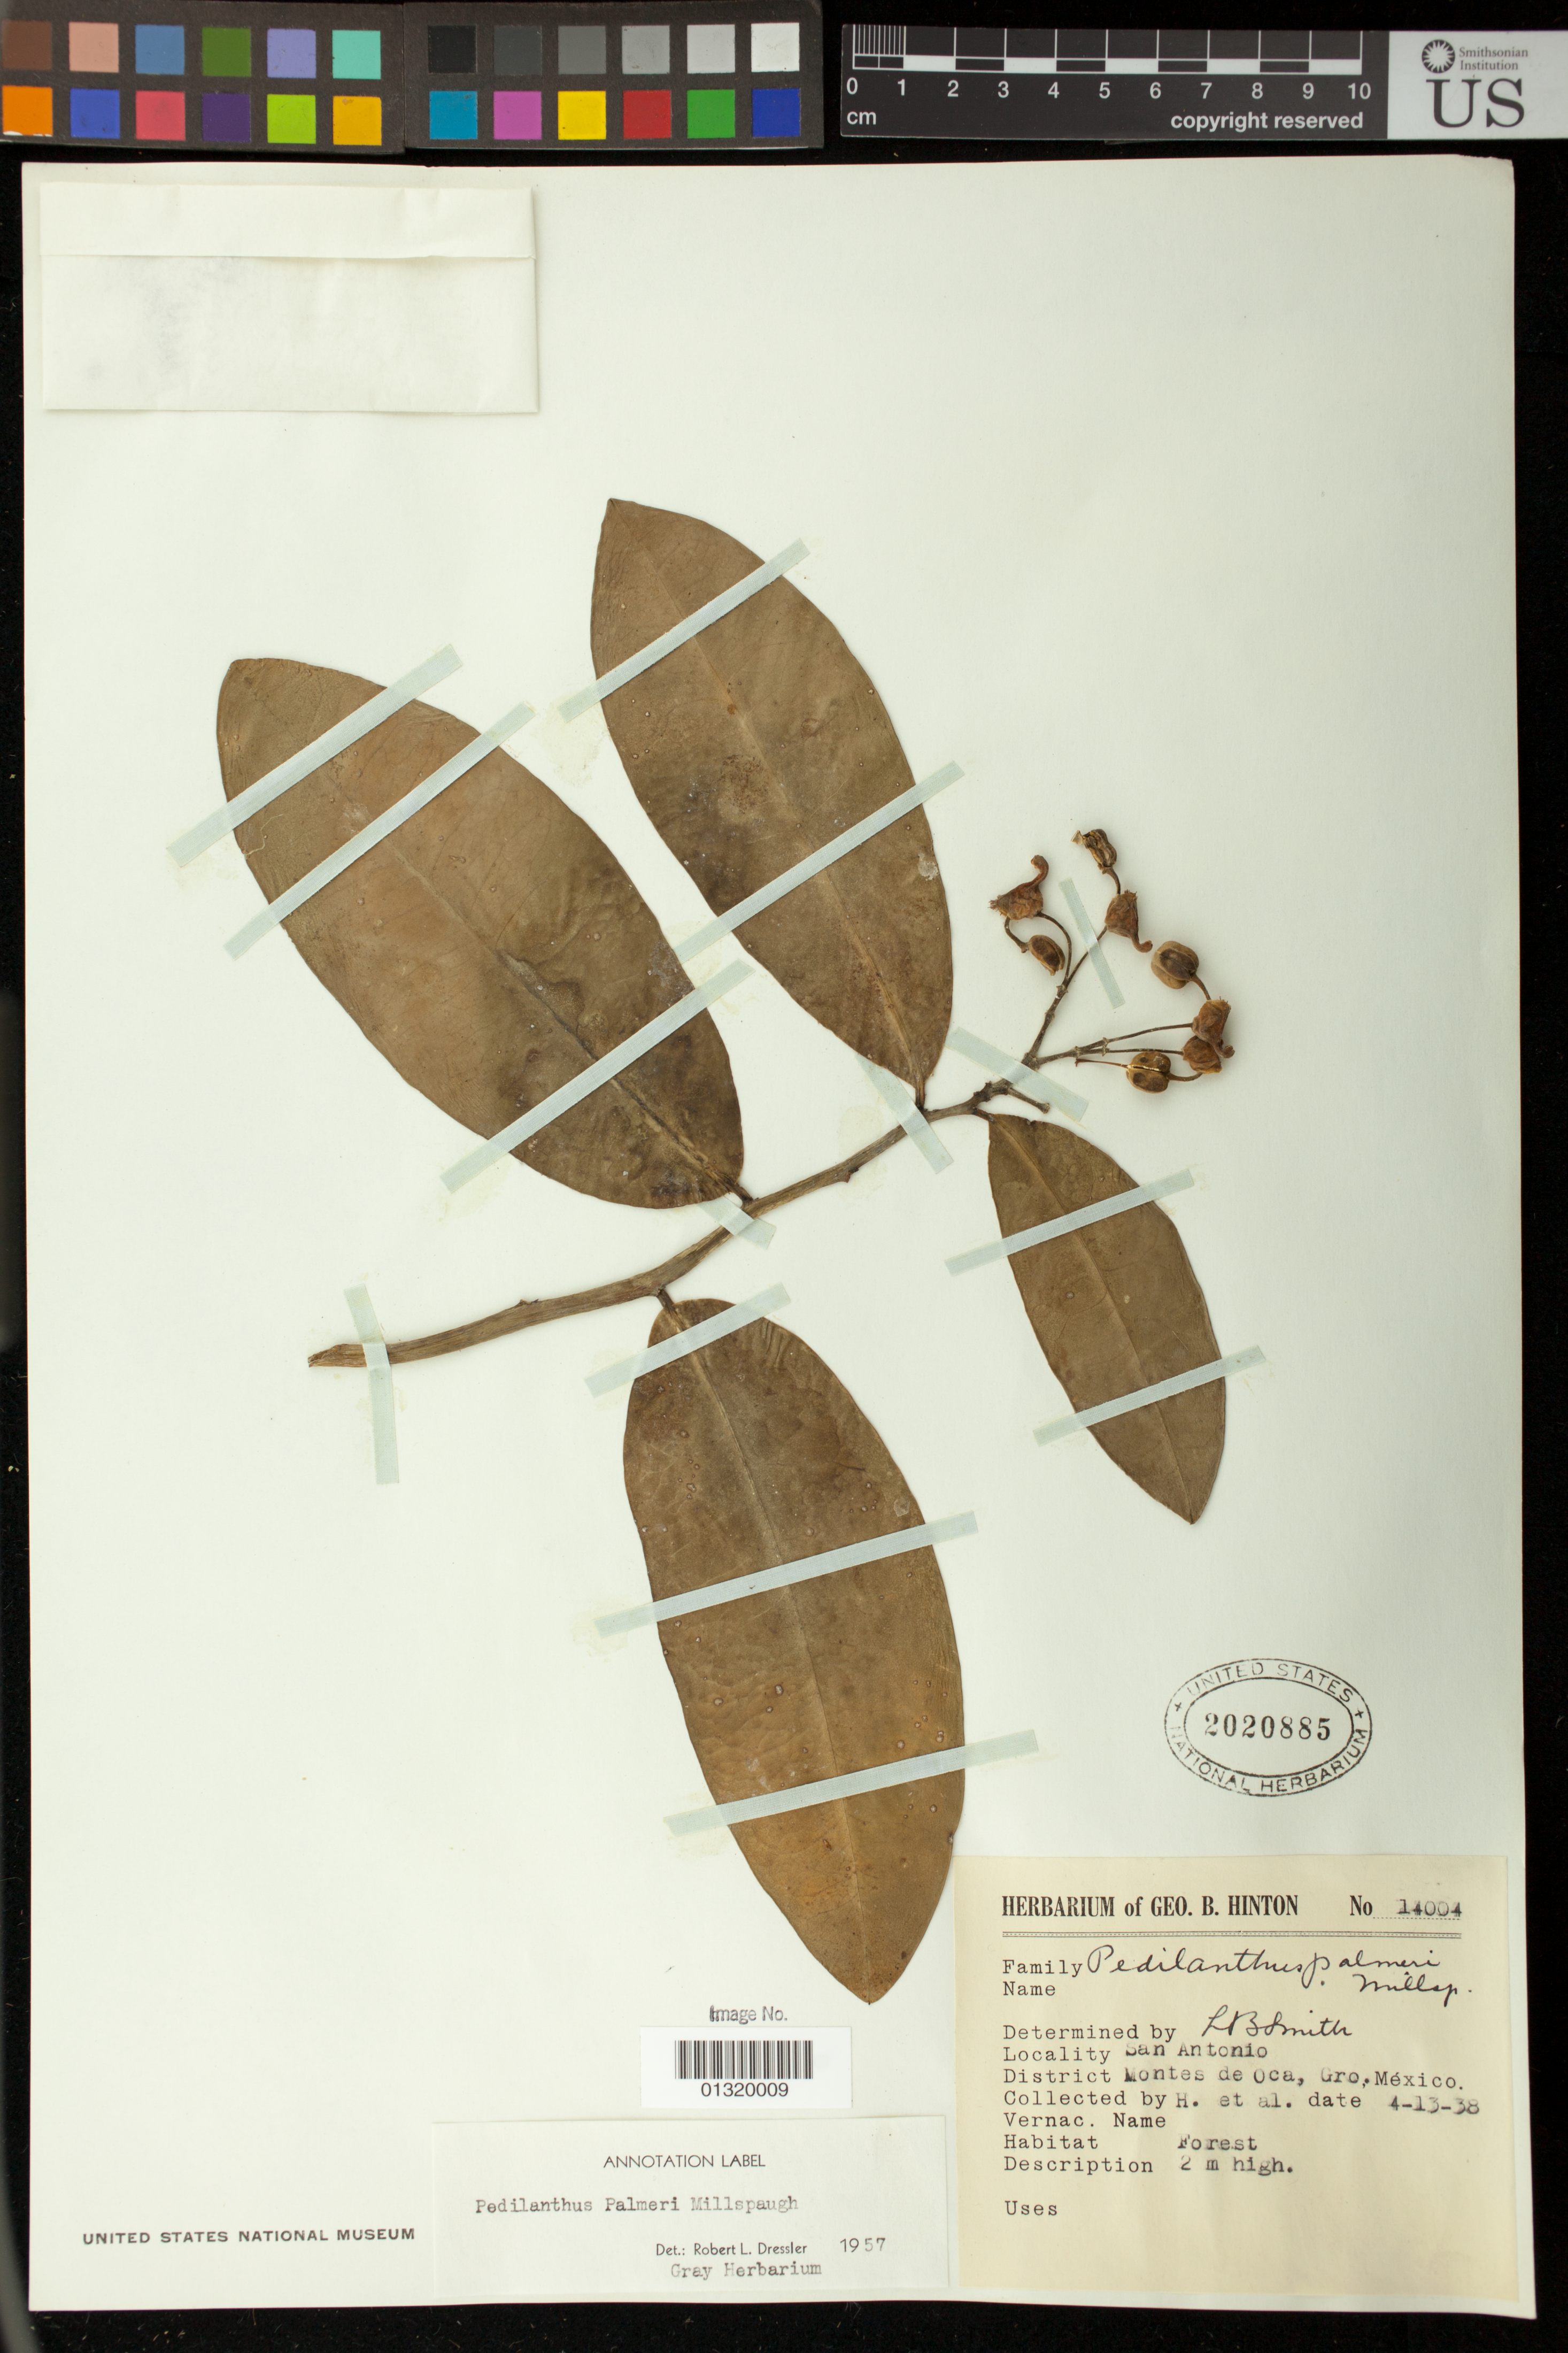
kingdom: Plantae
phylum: Tracheophyta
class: Magnoliopsida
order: Malpighiales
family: Euphorbiaceae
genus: Pedilanthus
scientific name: Pedilanthus palmeri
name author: Millsp.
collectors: G. B. Hinton & et al.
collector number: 14004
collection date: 1938-04-13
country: Mexico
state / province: Guerrero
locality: San Antonio; Montes de Oca; Forest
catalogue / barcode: US 2020885